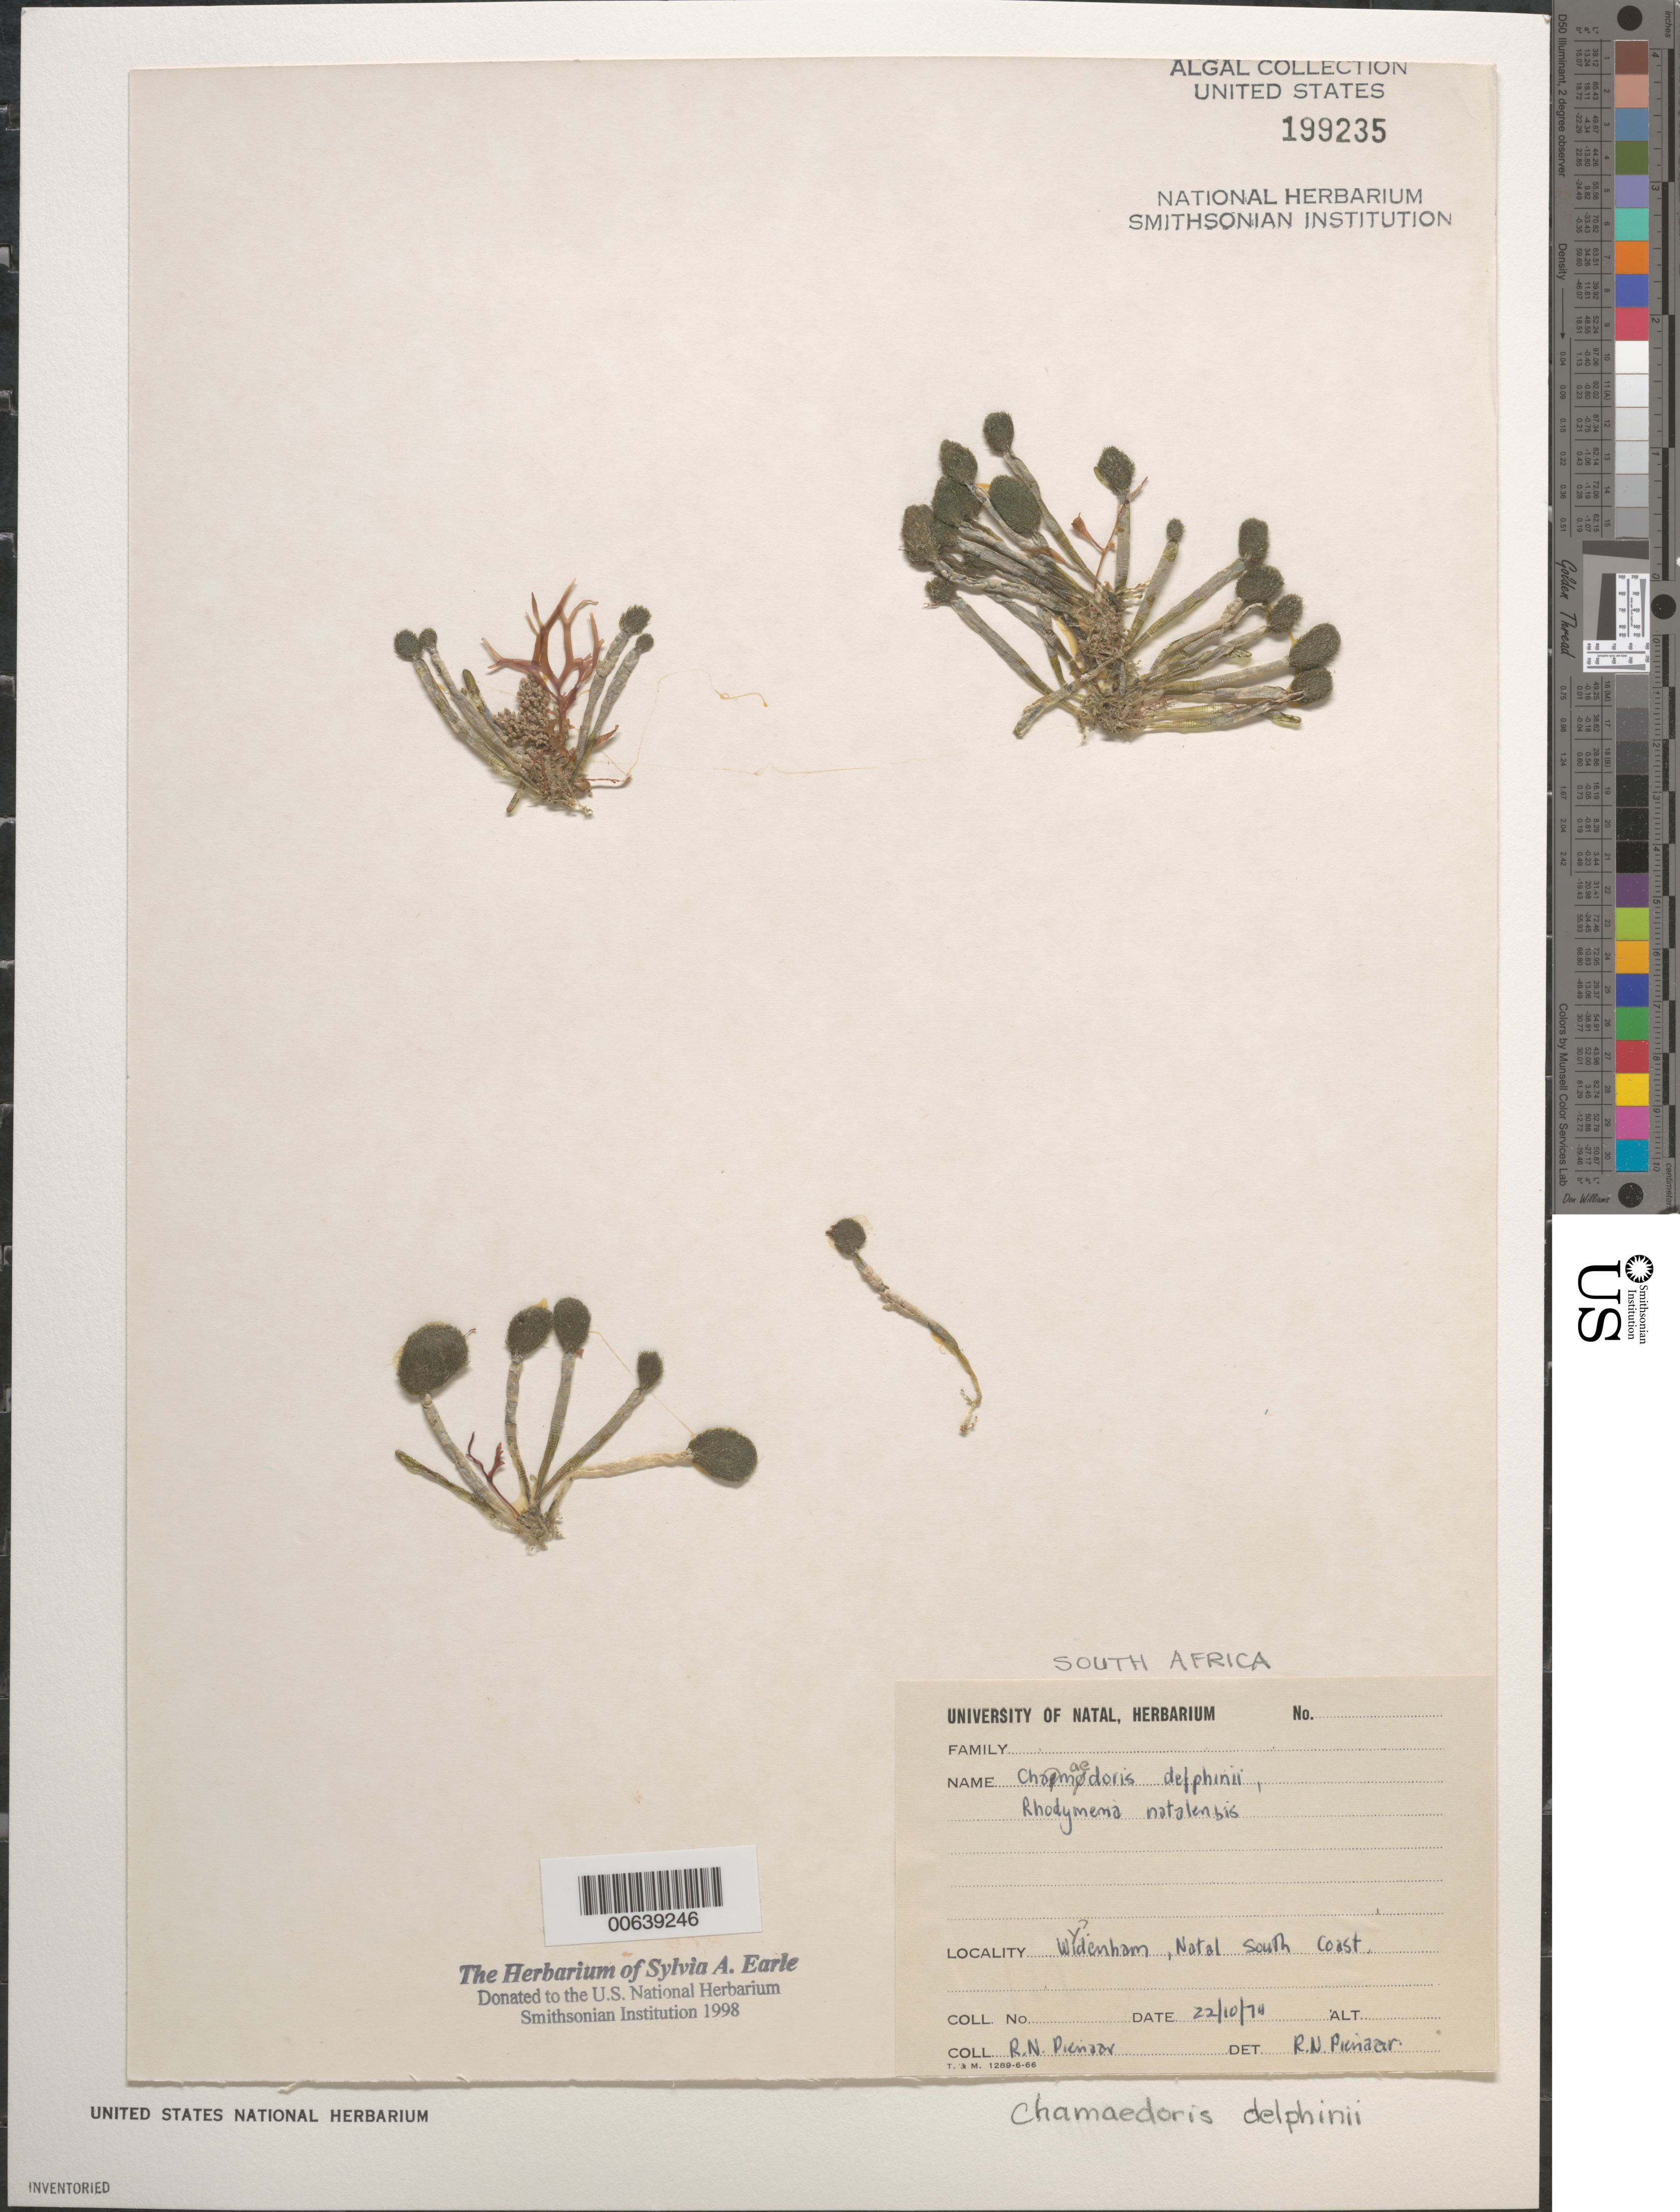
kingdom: Plantae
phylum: Chlorophyta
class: Ulvophyceae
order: Siphonocladales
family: Siphonocladaceae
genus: Chamaedoris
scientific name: Chamaedoris delphinii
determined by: Pienaar, R. N.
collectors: R. Pienaar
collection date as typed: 22 Oct 1974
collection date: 1974-10-22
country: South Africa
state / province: KwaZulu-Natal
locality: Widenham, South Coast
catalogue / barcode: US 199235